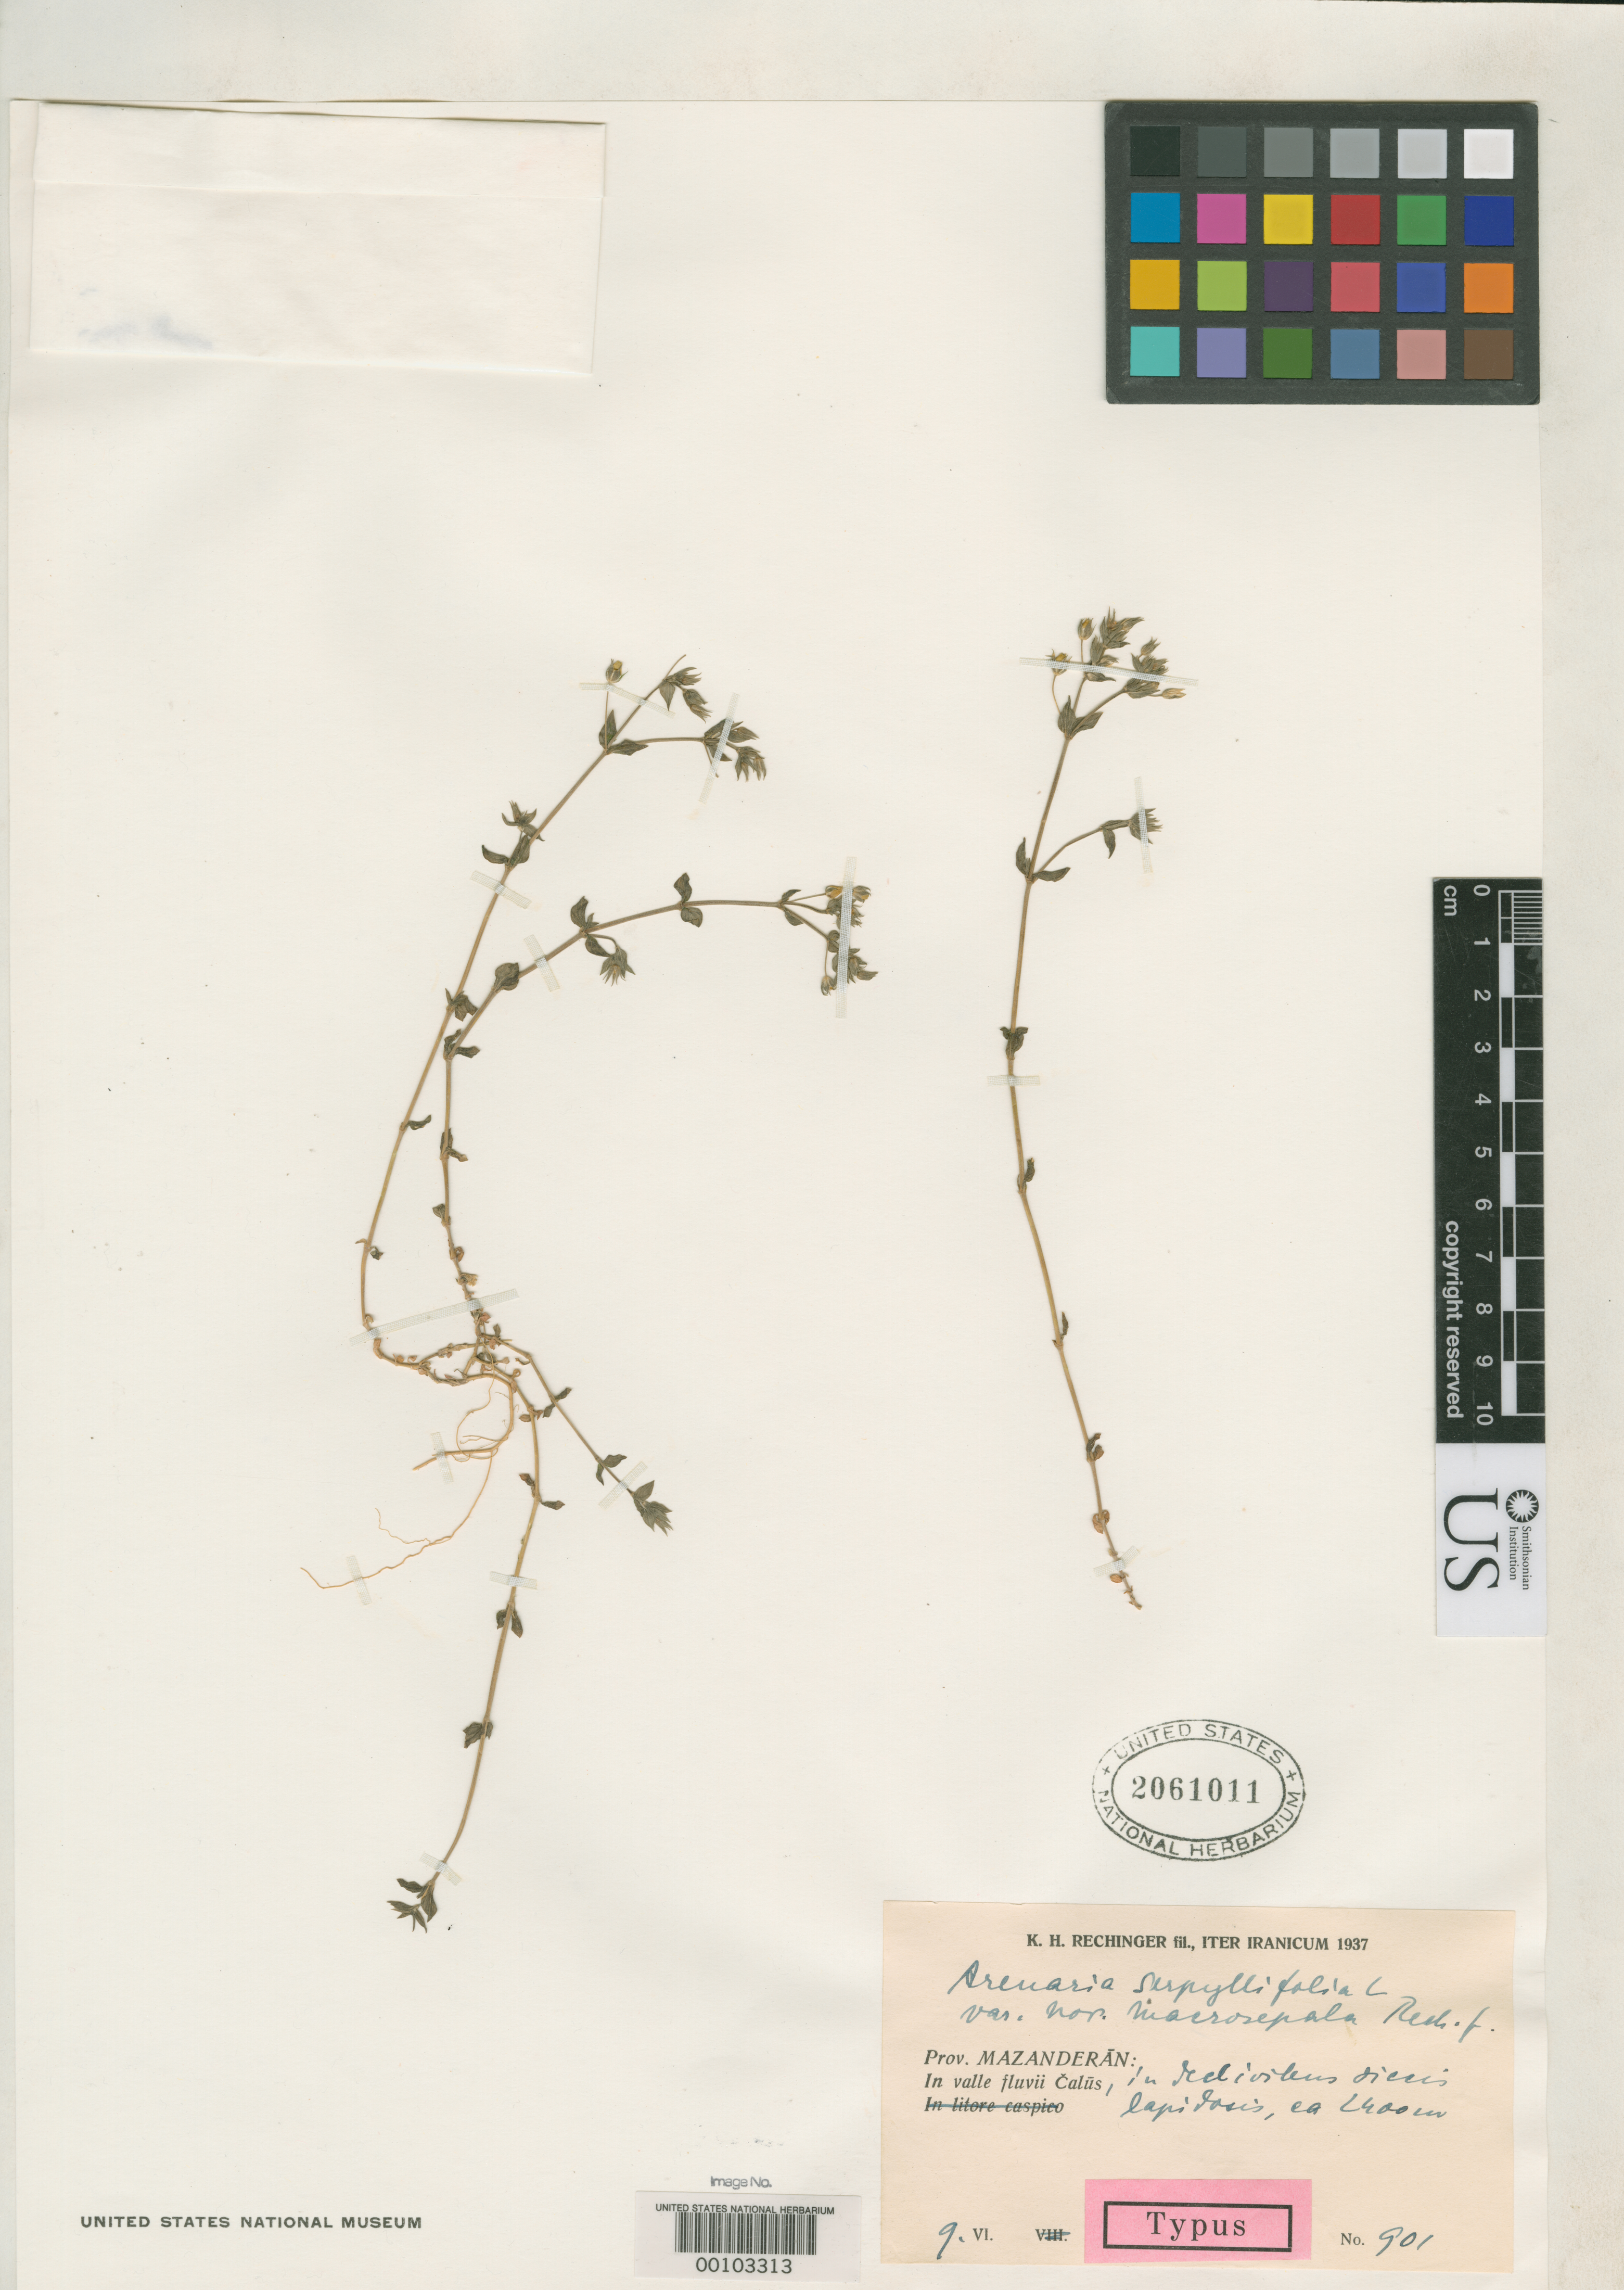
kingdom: Plantae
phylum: Tracheophyta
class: Magnoliopsida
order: Caryophyllales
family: Caryophyllaceae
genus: Arenaria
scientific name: Arenaria serpyllifolia var. macrosepala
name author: Rech. f.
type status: Isotype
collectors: K. H. Rechinger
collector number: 901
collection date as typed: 09 Jun 1937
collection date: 1937-06-09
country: Iran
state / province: Mazandaran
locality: Calus-tal.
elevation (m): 2400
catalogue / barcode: US 2061011